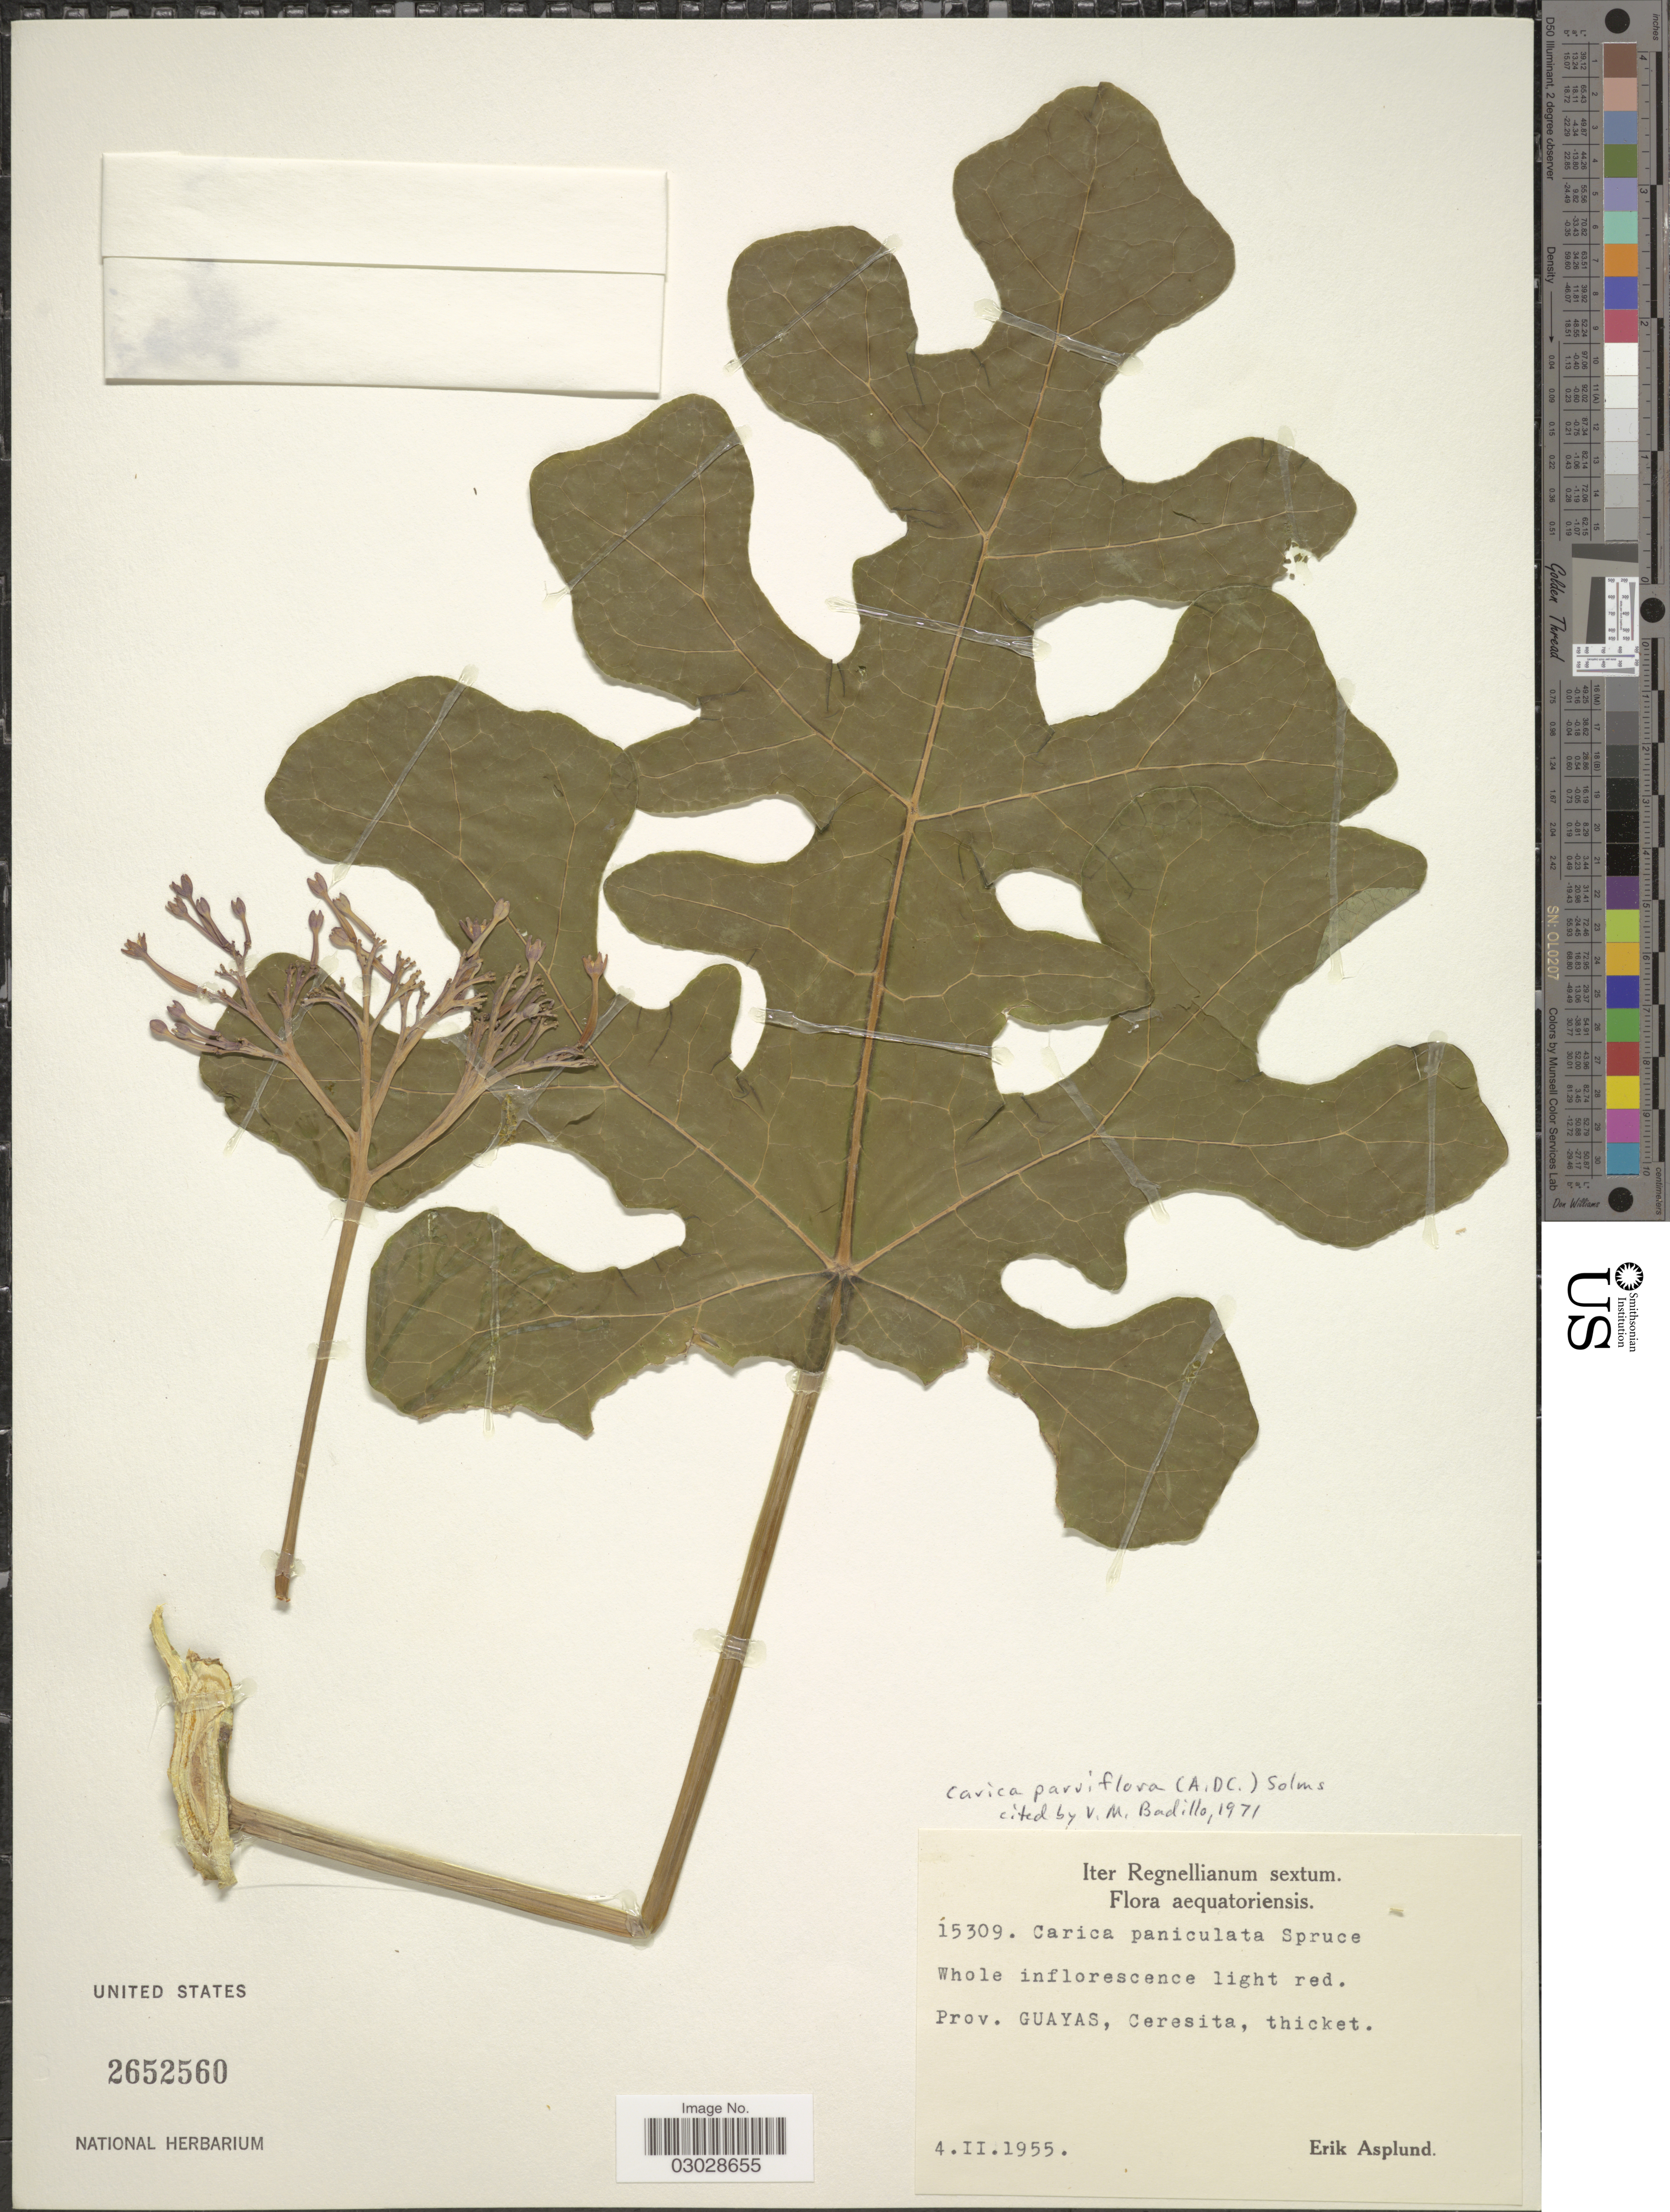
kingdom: Plantae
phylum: Tracheophyta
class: Magnoliopsida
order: Brassicales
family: Caricaceae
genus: Vasconcellea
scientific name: Vasconcellea parviflora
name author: A. DC.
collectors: E. Asplund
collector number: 15309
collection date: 1955-02-04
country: Ecuador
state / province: Guayas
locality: Ceresita.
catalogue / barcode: US 2652560